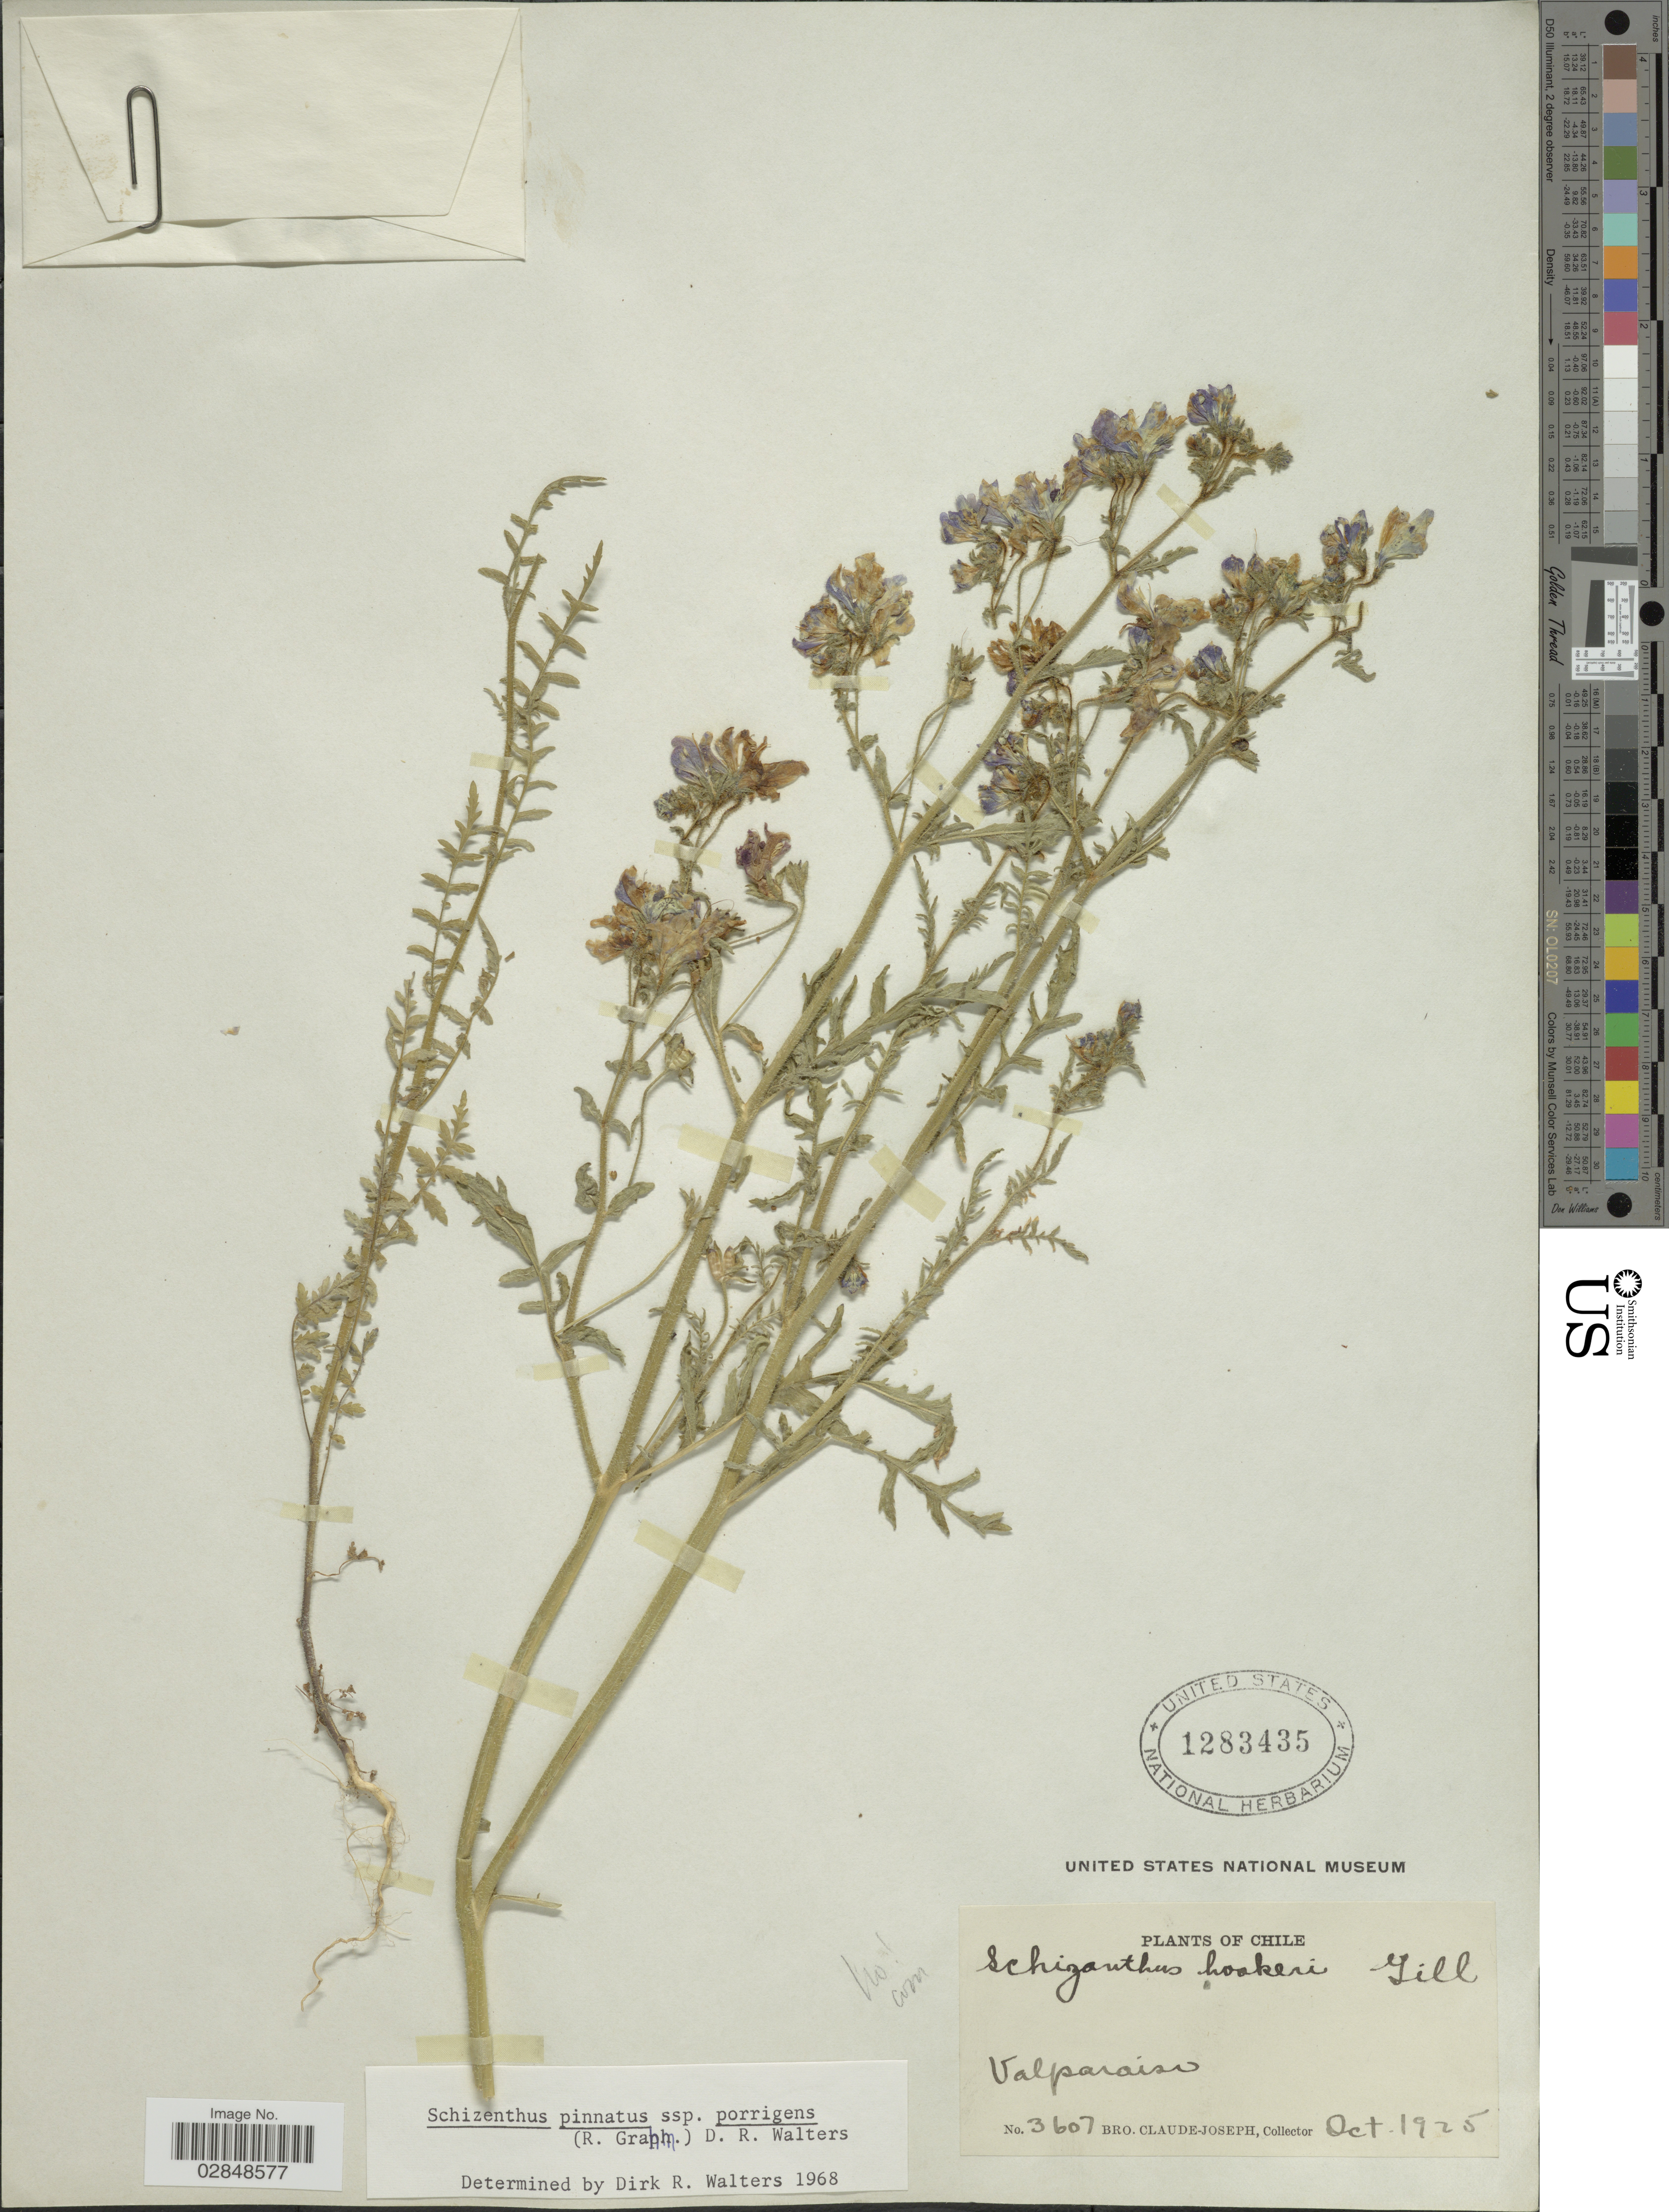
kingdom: Plantae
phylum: Tracheophyta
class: Magnoliopsida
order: Solanales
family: Solanaceae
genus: Schizanthus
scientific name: Schizanthus porrigens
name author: Graham ex Hook.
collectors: Bro. Claude-Joseph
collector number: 3607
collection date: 1925-10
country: Chile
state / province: Valparaíso (V)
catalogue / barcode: US 1283435